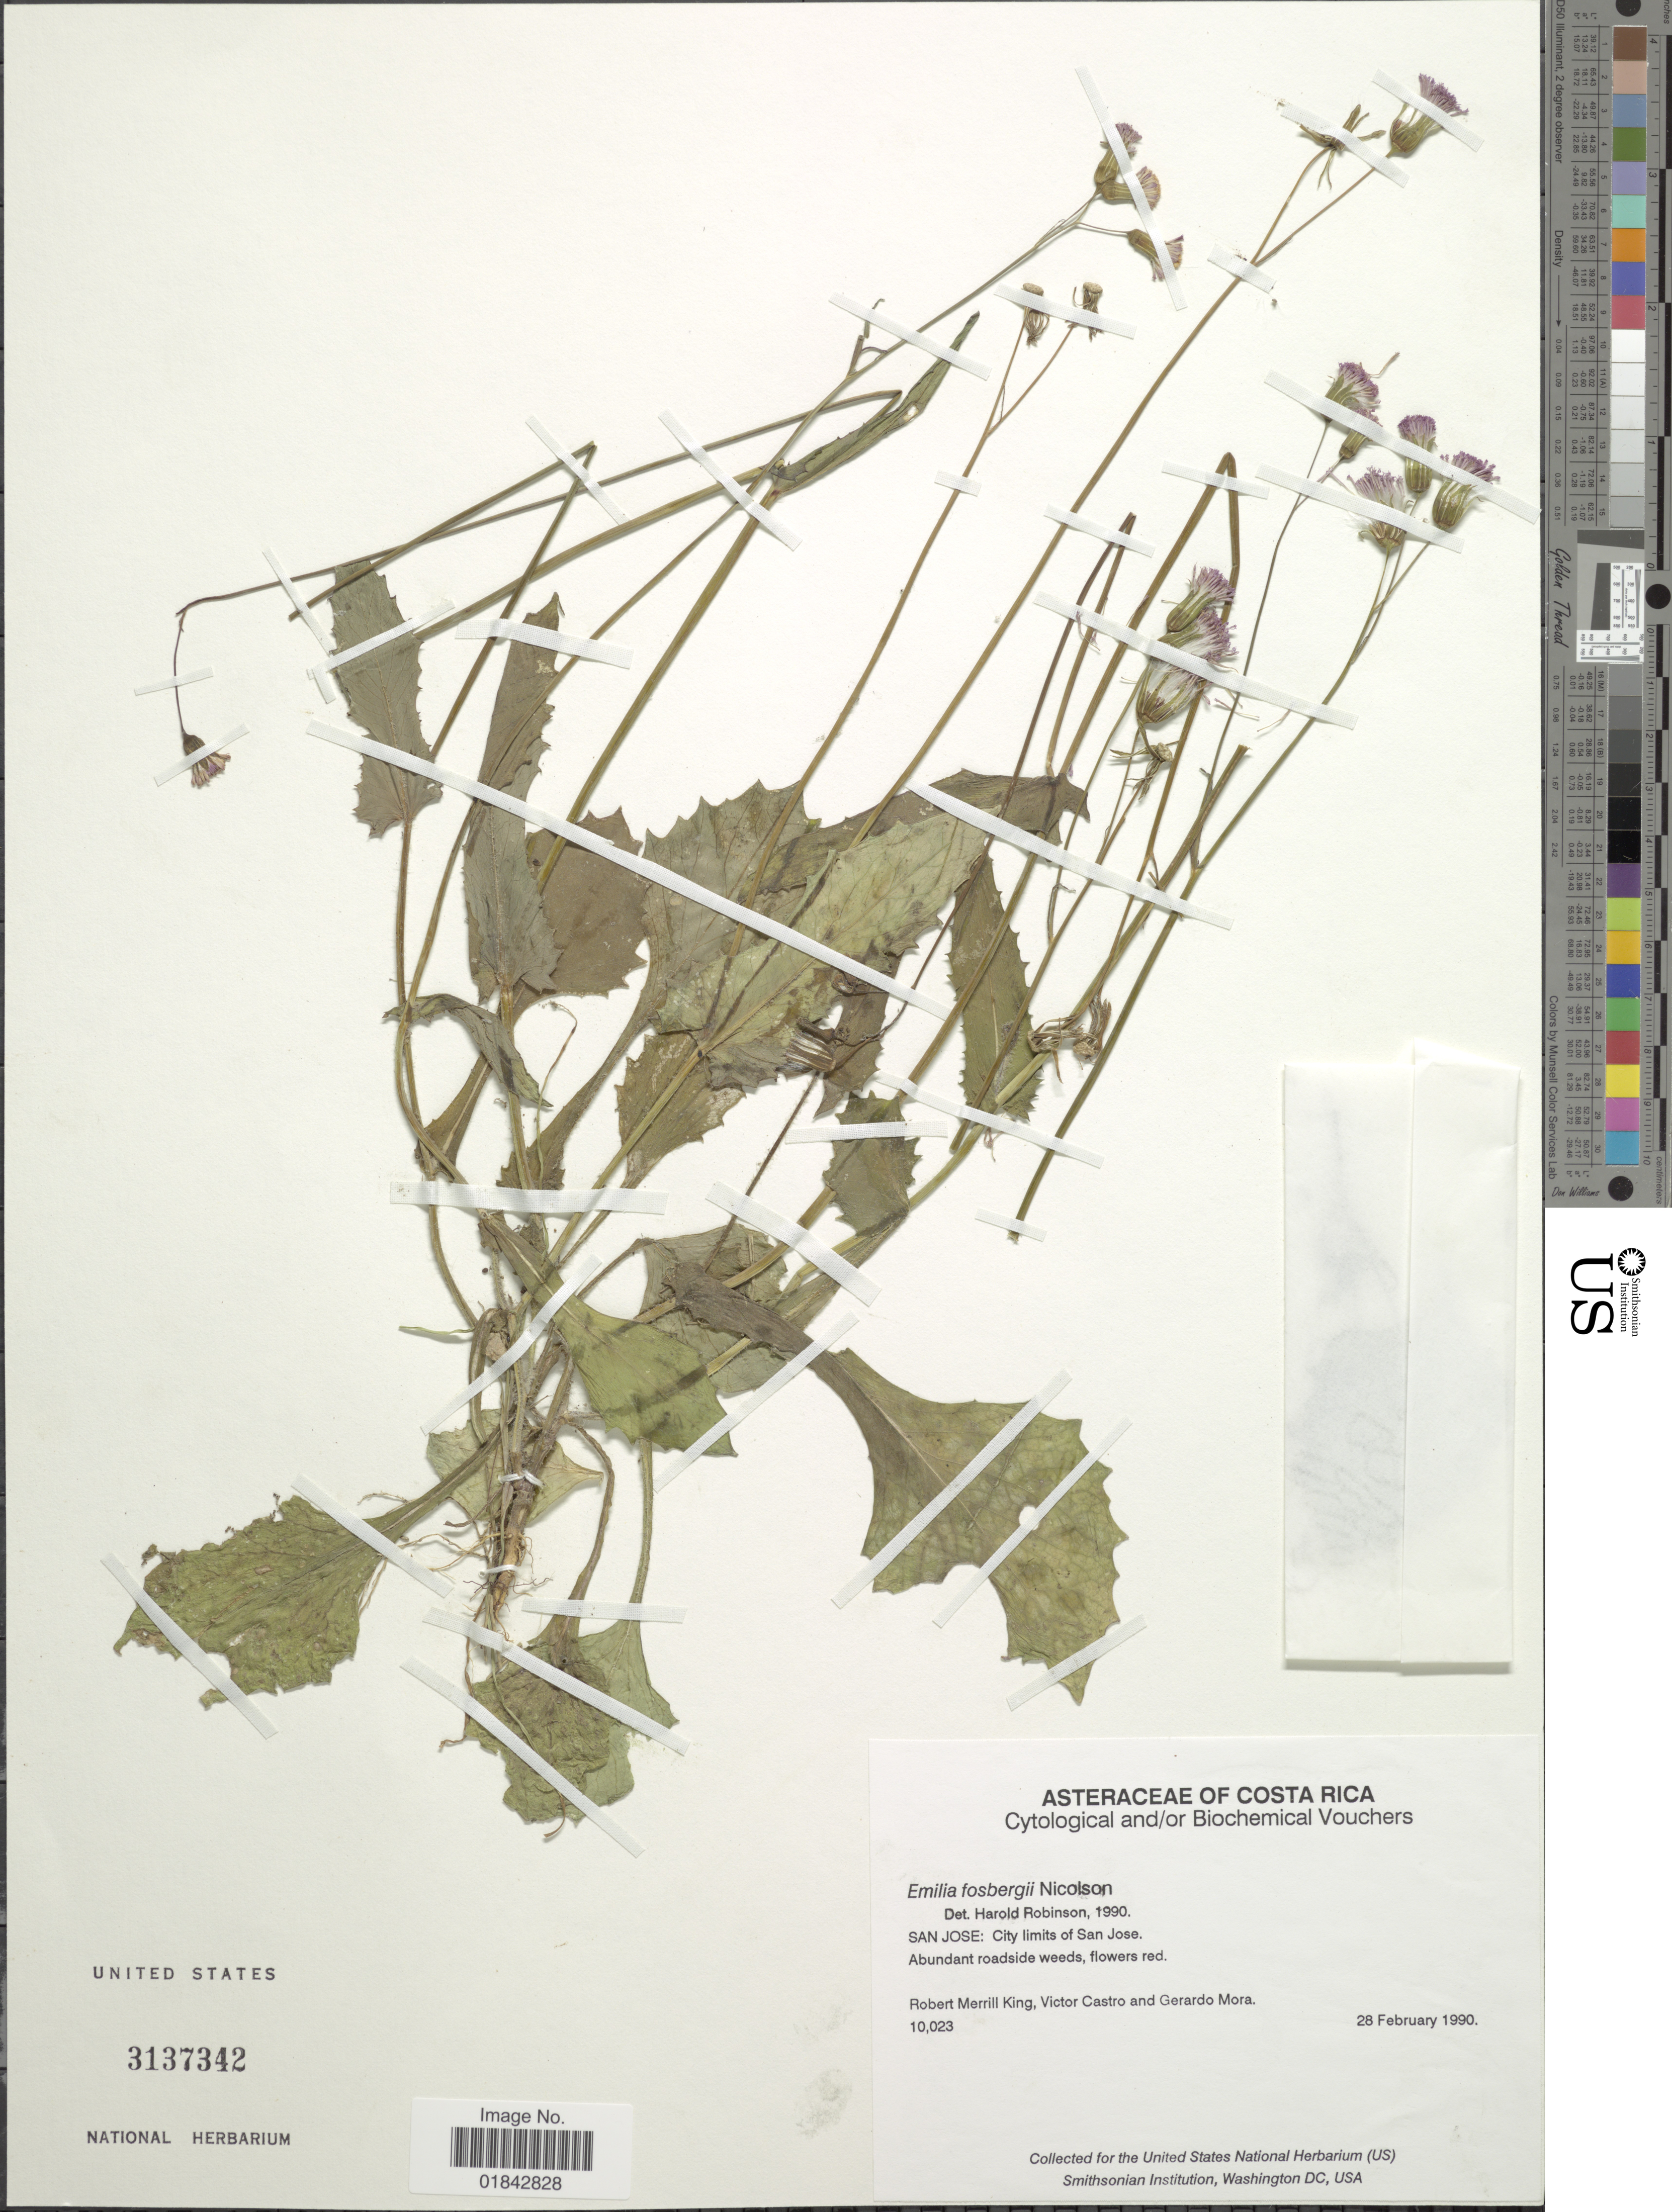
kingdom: Plantae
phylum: Tracheophyta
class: Magnoliopsida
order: Asterales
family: Asteraceae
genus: Emilia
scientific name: Emilia fosbergii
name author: Nicolson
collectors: R. M. King, V. Castro & G. Mora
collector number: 10023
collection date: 1990-02-28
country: Costa Rica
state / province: San José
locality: City limits of San Jose, abundant roadside weeds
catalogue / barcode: US 3137342